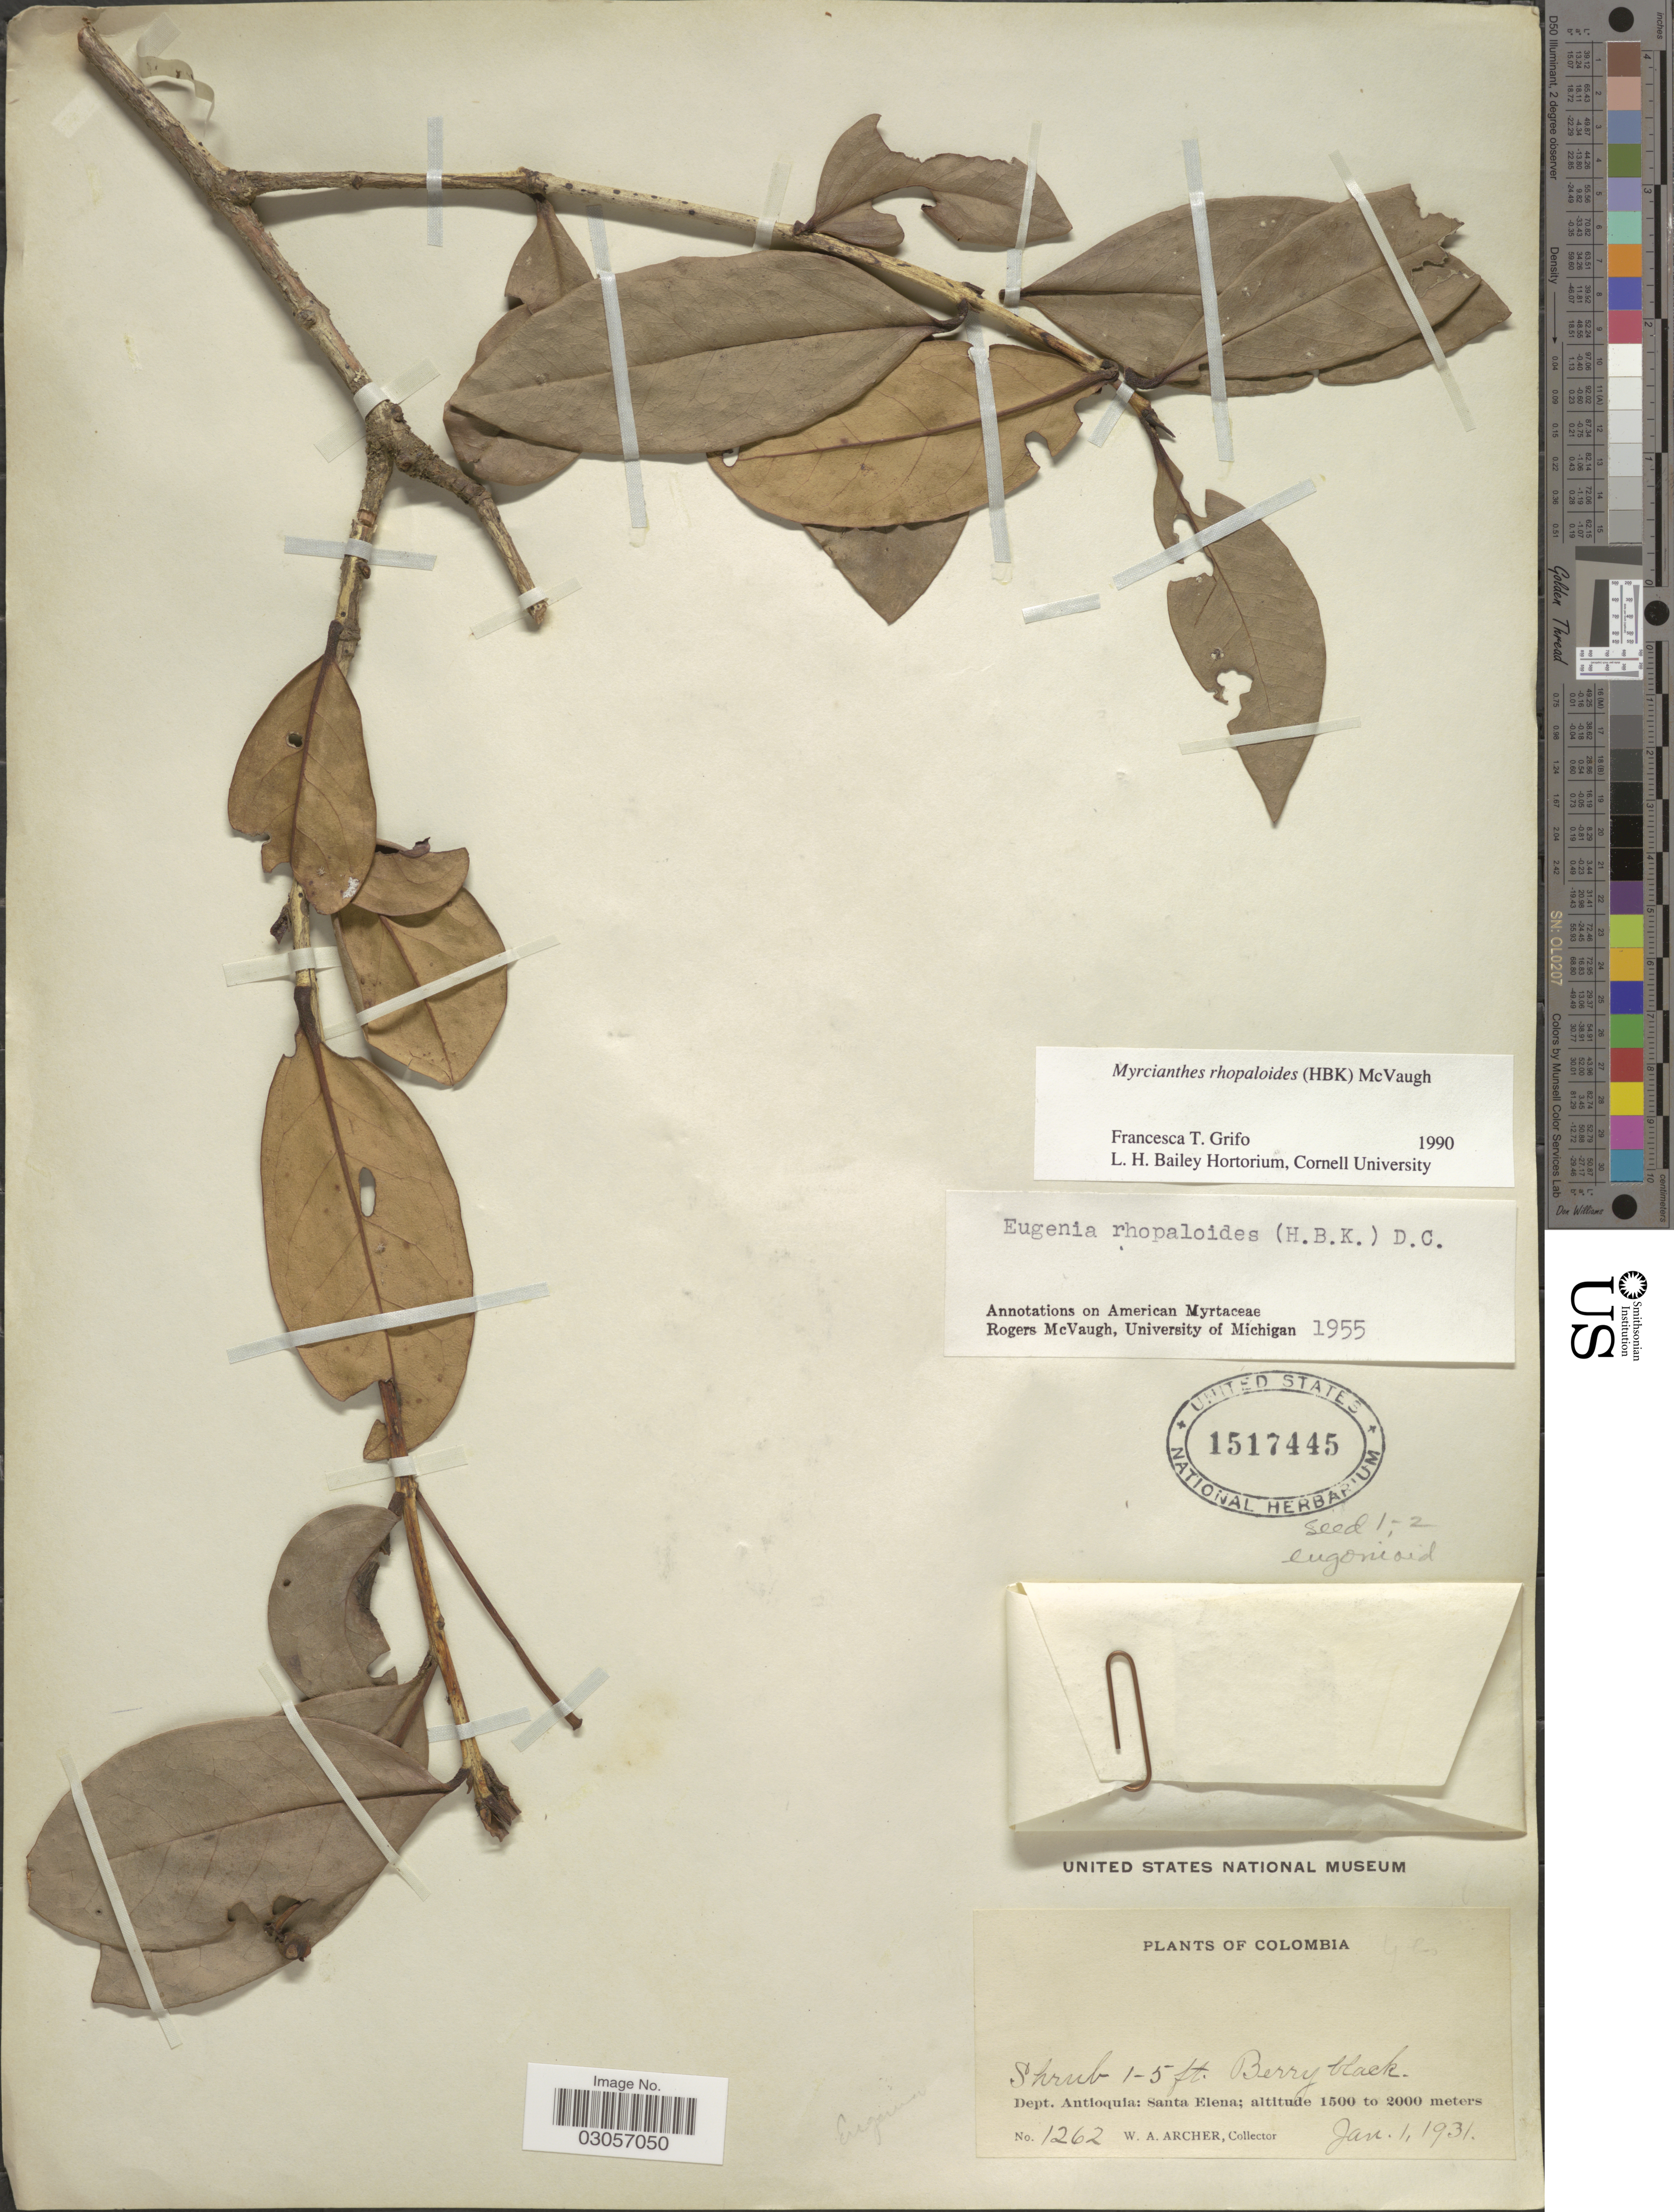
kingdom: Plantae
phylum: Tracheophyta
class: Magnoliopsida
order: Myrtales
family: Myrtaceae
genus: Myrcianthes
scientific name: Myrcianthes rhopaloides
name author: (Kunth) McVaugh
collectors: W. Archer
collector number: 1262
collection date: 1931-01-01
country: Colombia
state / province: Antioquia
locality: Dept. Antioquia: Santa Elena.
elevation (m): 1500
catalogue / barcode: US 1517445